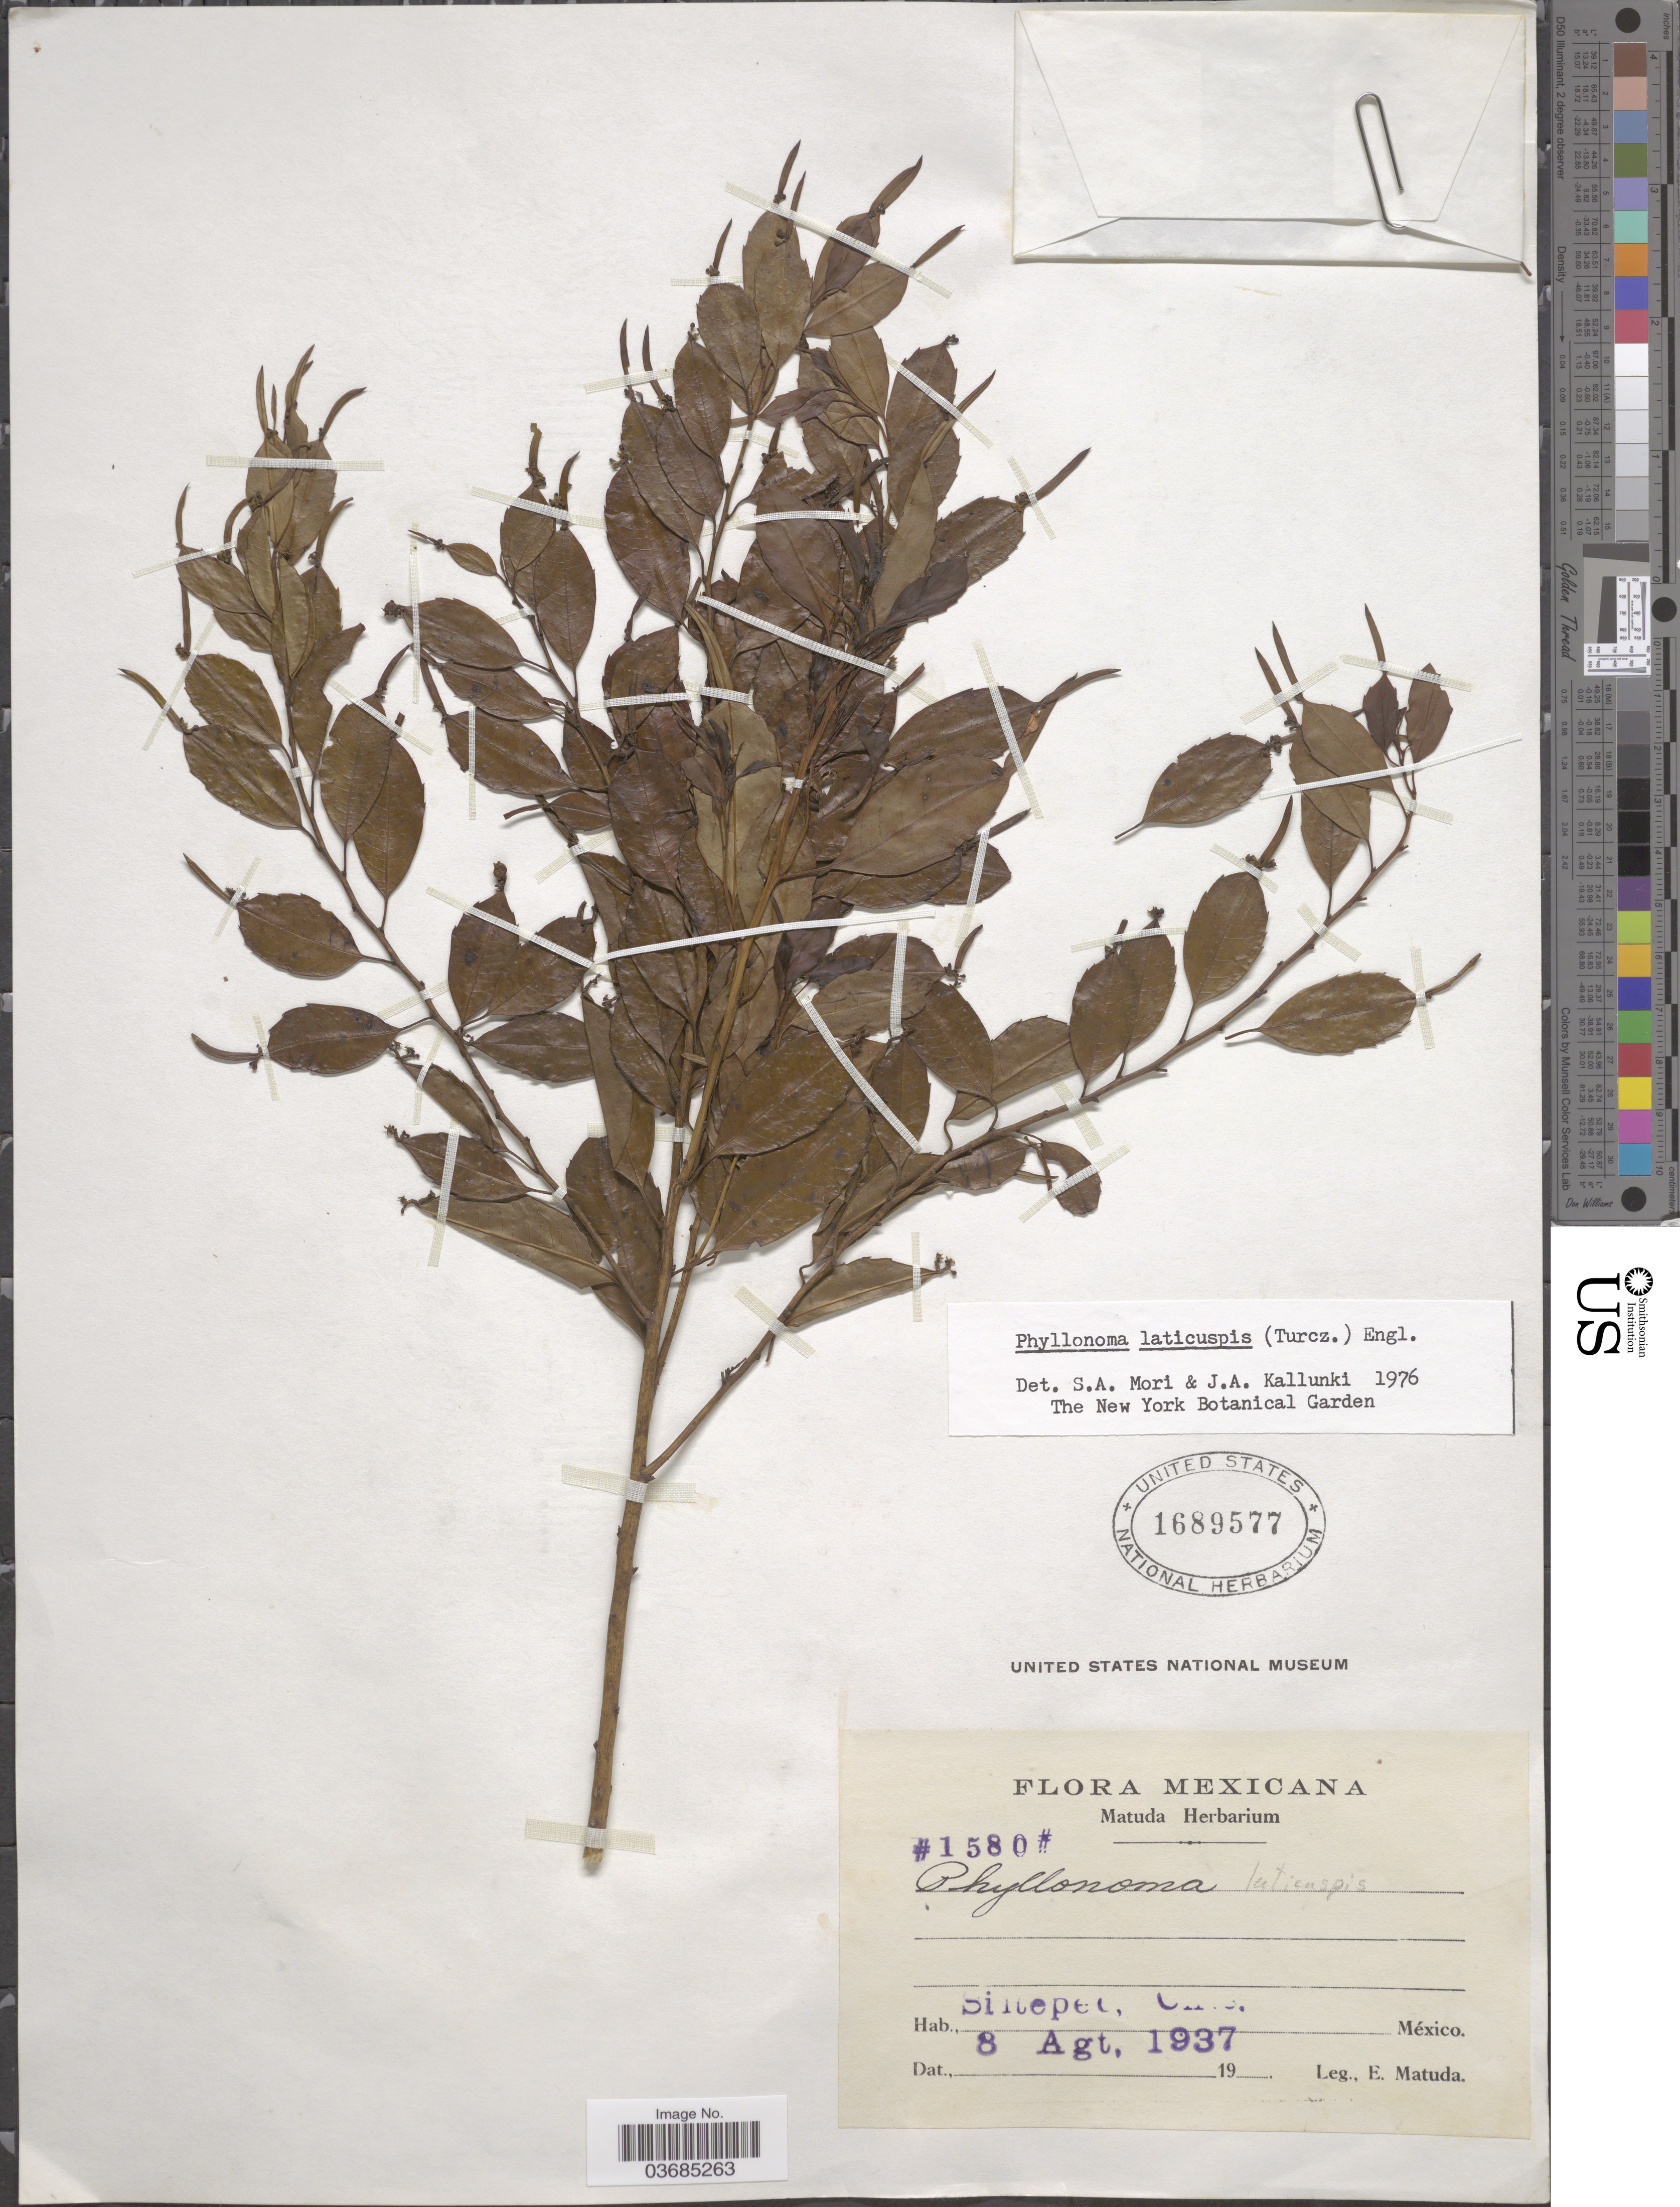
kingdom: Plantae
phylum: Tracheophyta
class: Magnoliopsida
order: Aquifoliales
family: Phyllonomaceae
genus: Phyllonoma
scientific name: Phyllonoma laticuspis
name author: (Turcz.) Engl.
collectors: E. Matuda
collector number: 1580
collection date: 1937-08-08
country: Mexico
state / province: Chiapas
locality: Sintepec.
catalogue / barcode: US 1689577